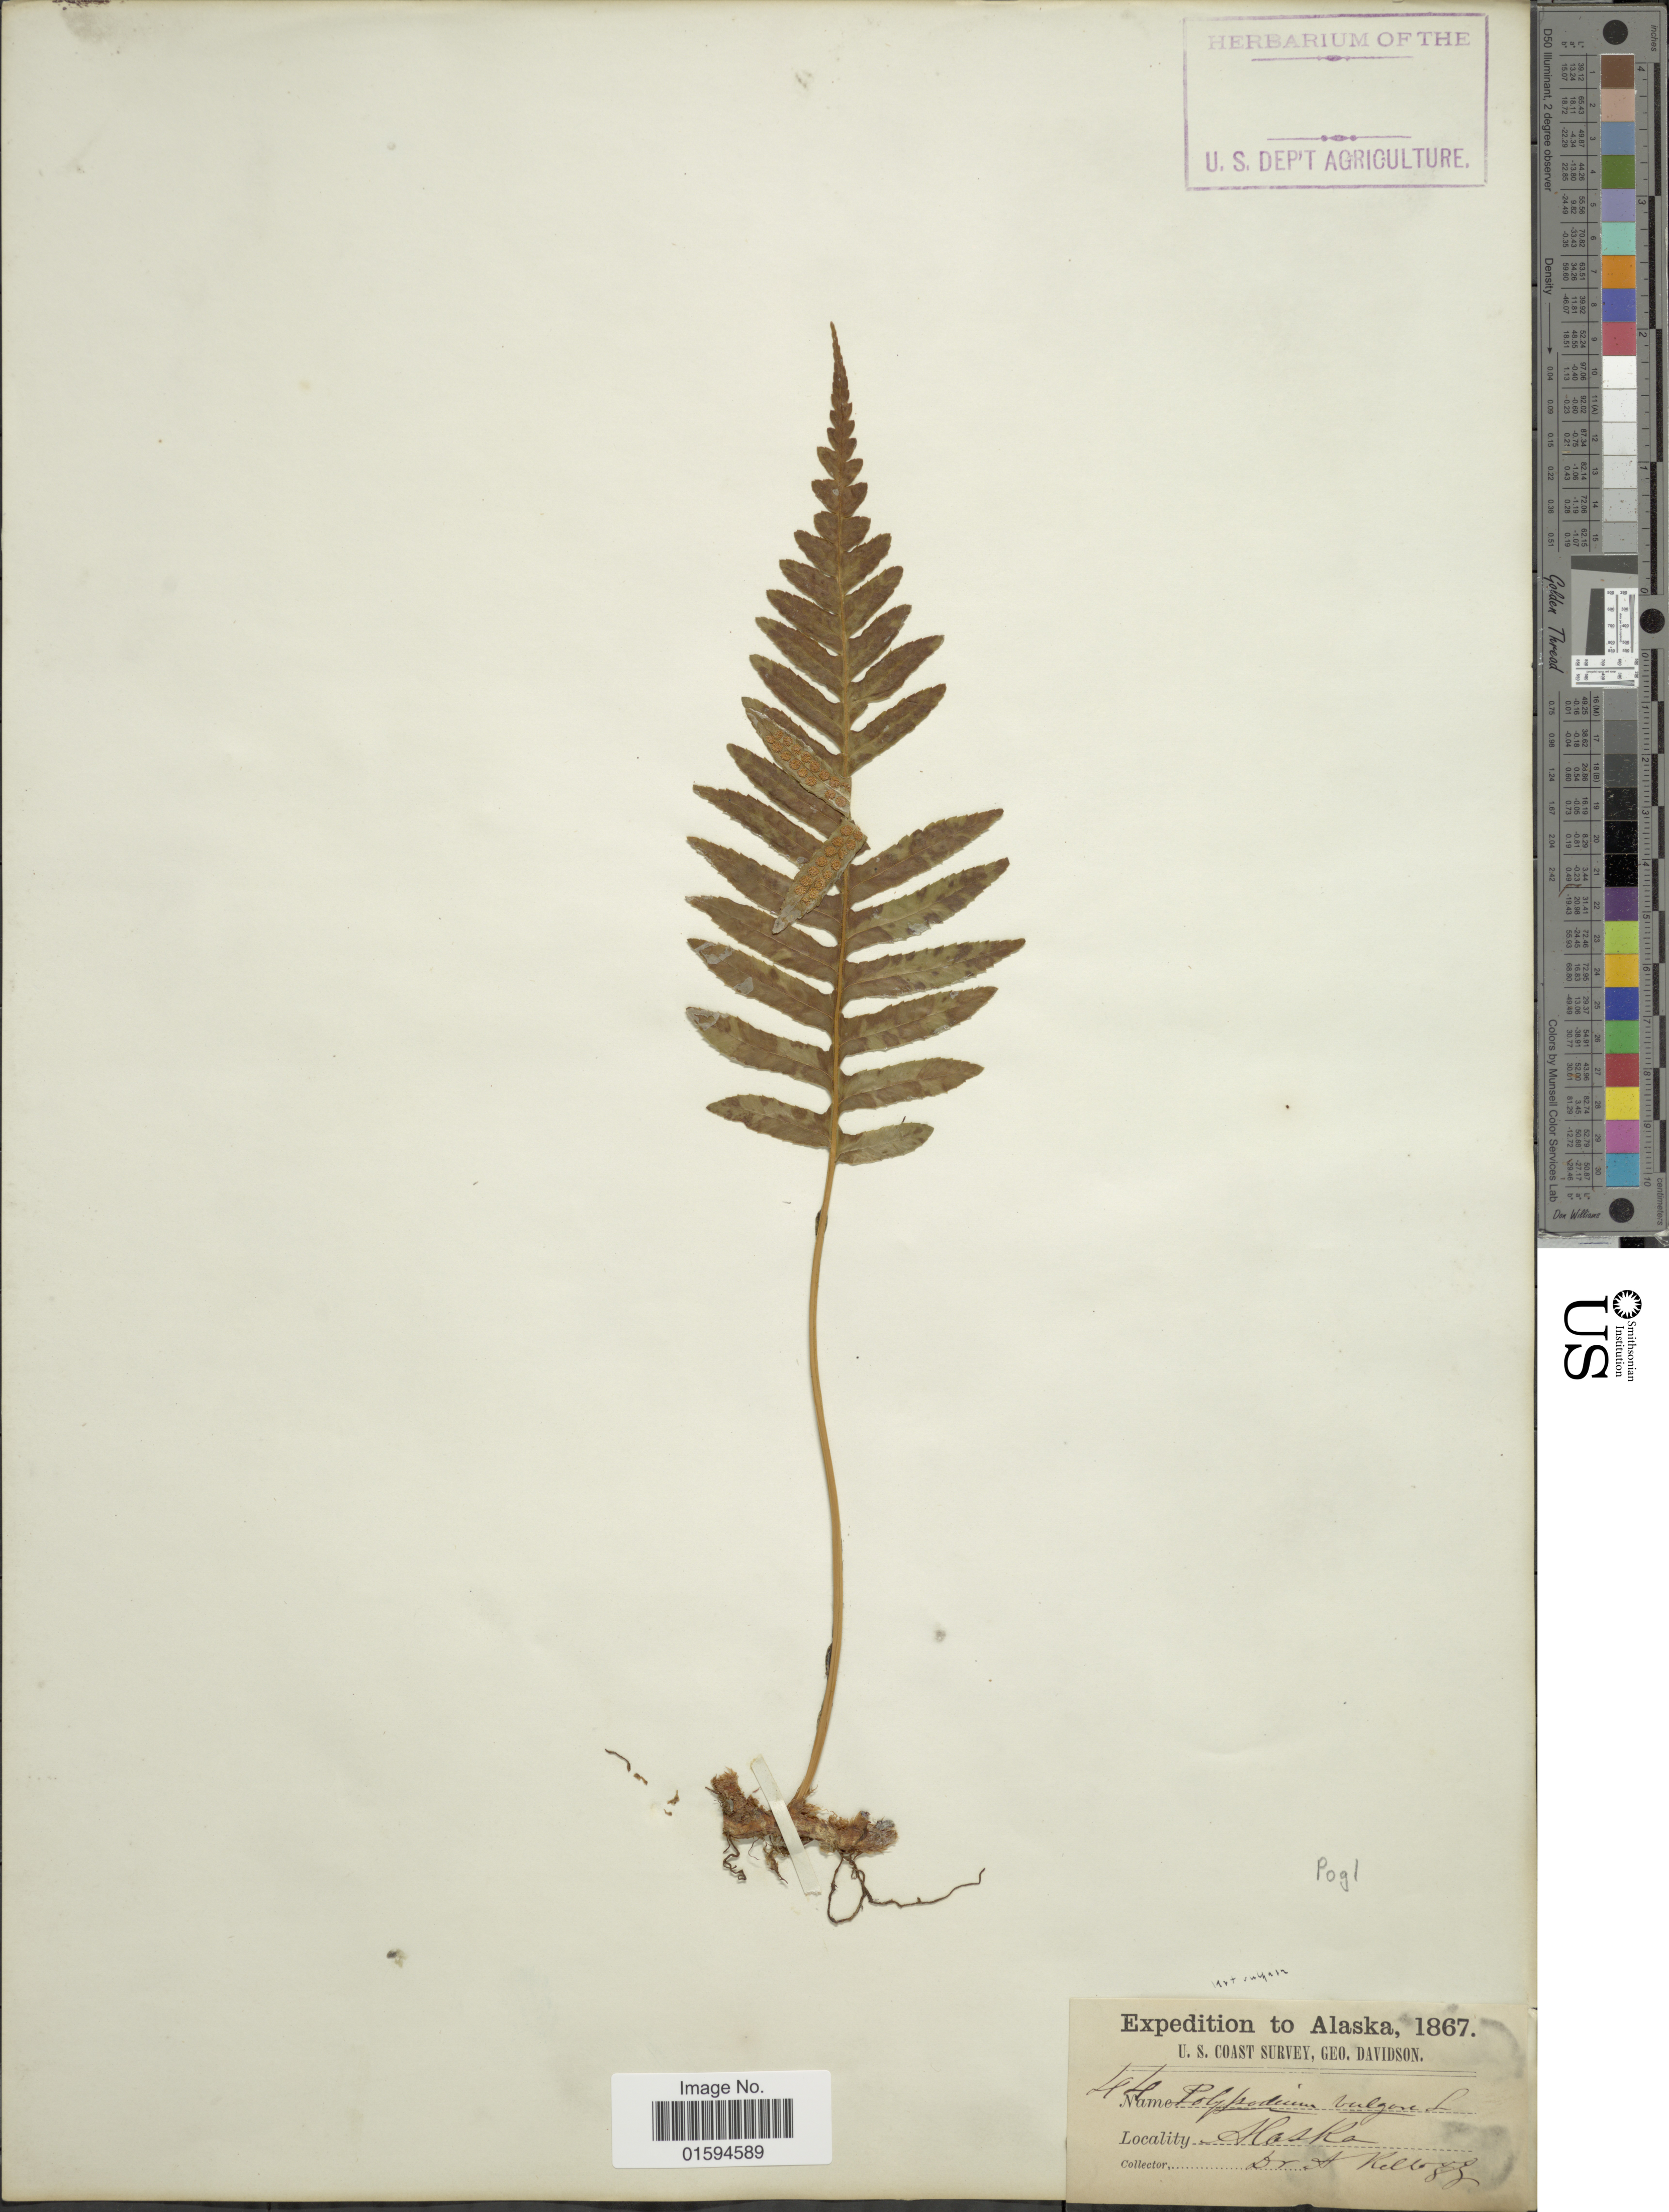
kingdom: Plantae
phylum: Tracheophyta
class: Polypodiopsida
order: Polypodiales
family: Polypodiaceae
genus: Polypodium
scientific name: Polypodium glycyrrhiza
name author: D.C. Eaton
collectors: A. Kellogg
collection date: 1867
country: United States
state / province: Alaska